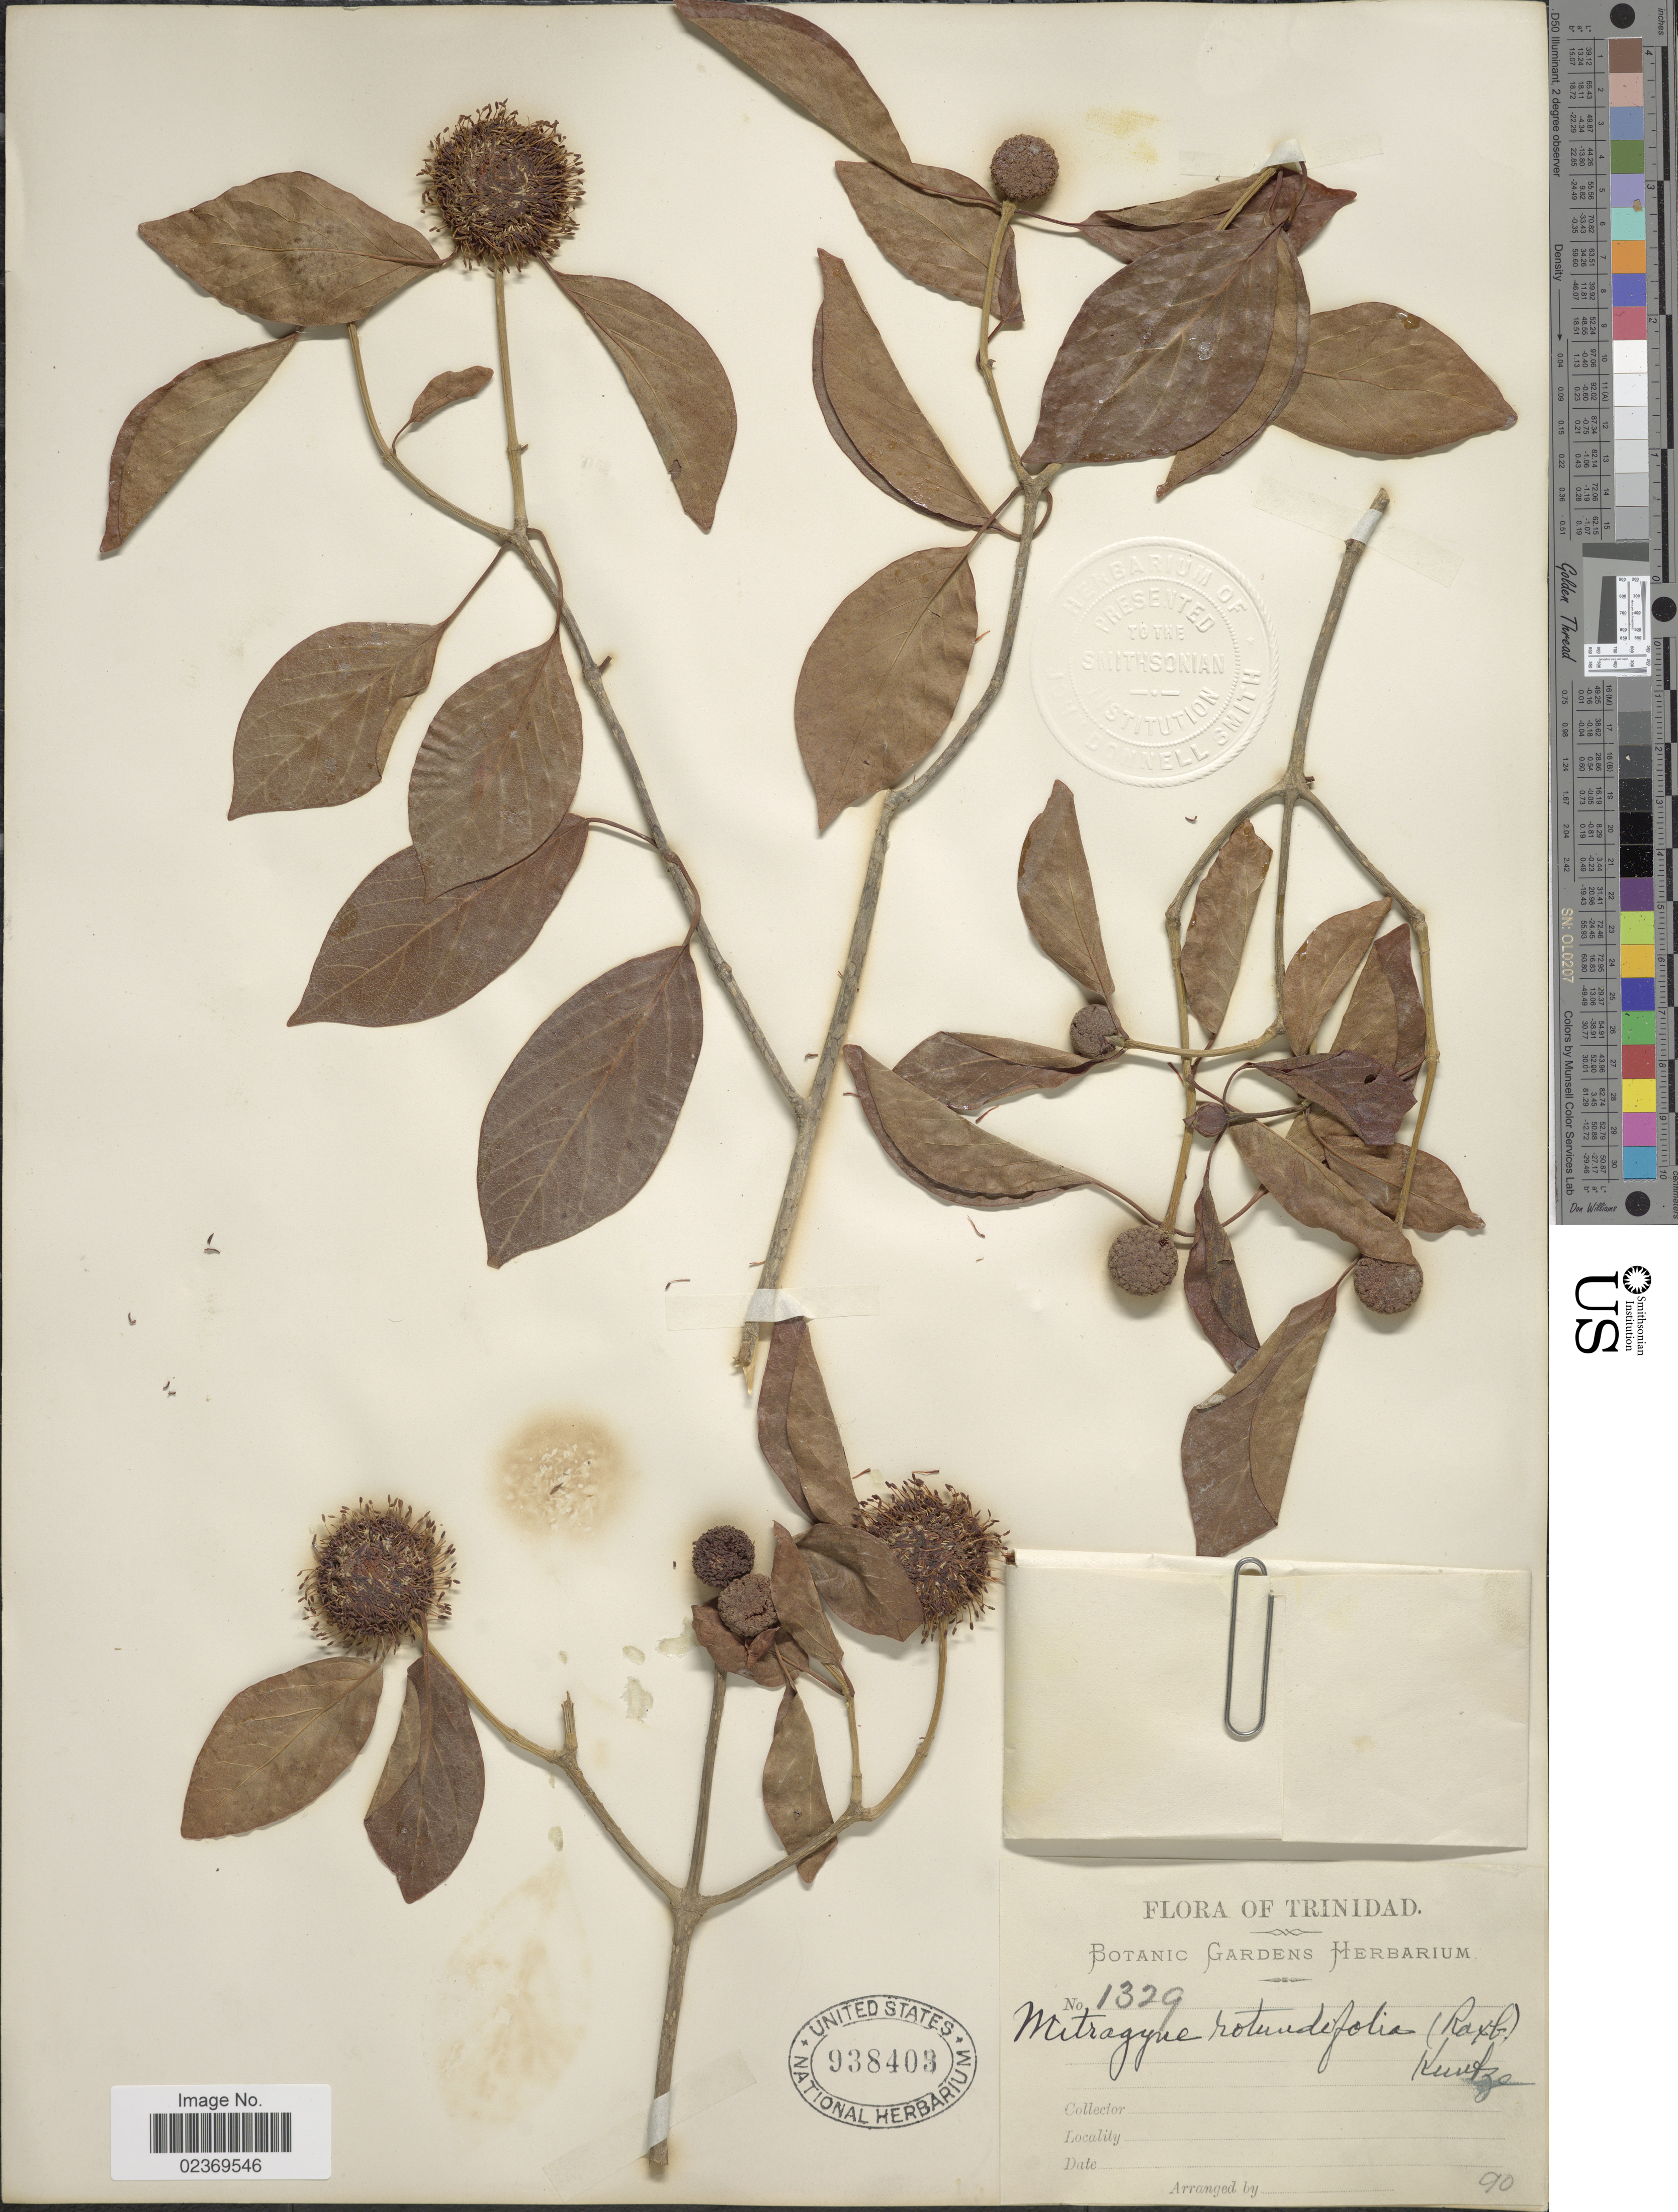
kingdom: Plantae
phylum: Tracheophyta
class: Magnoliopsida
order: Gentianales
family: Rubiaceae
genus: Mitragyna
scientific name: Mitragyna rotundifolia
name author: (Roxb.) Kuntze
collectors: Botanic Gardens Herbarium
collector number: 1329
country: Trinidad and Tobago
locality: Trinidad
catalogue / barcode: US 938403